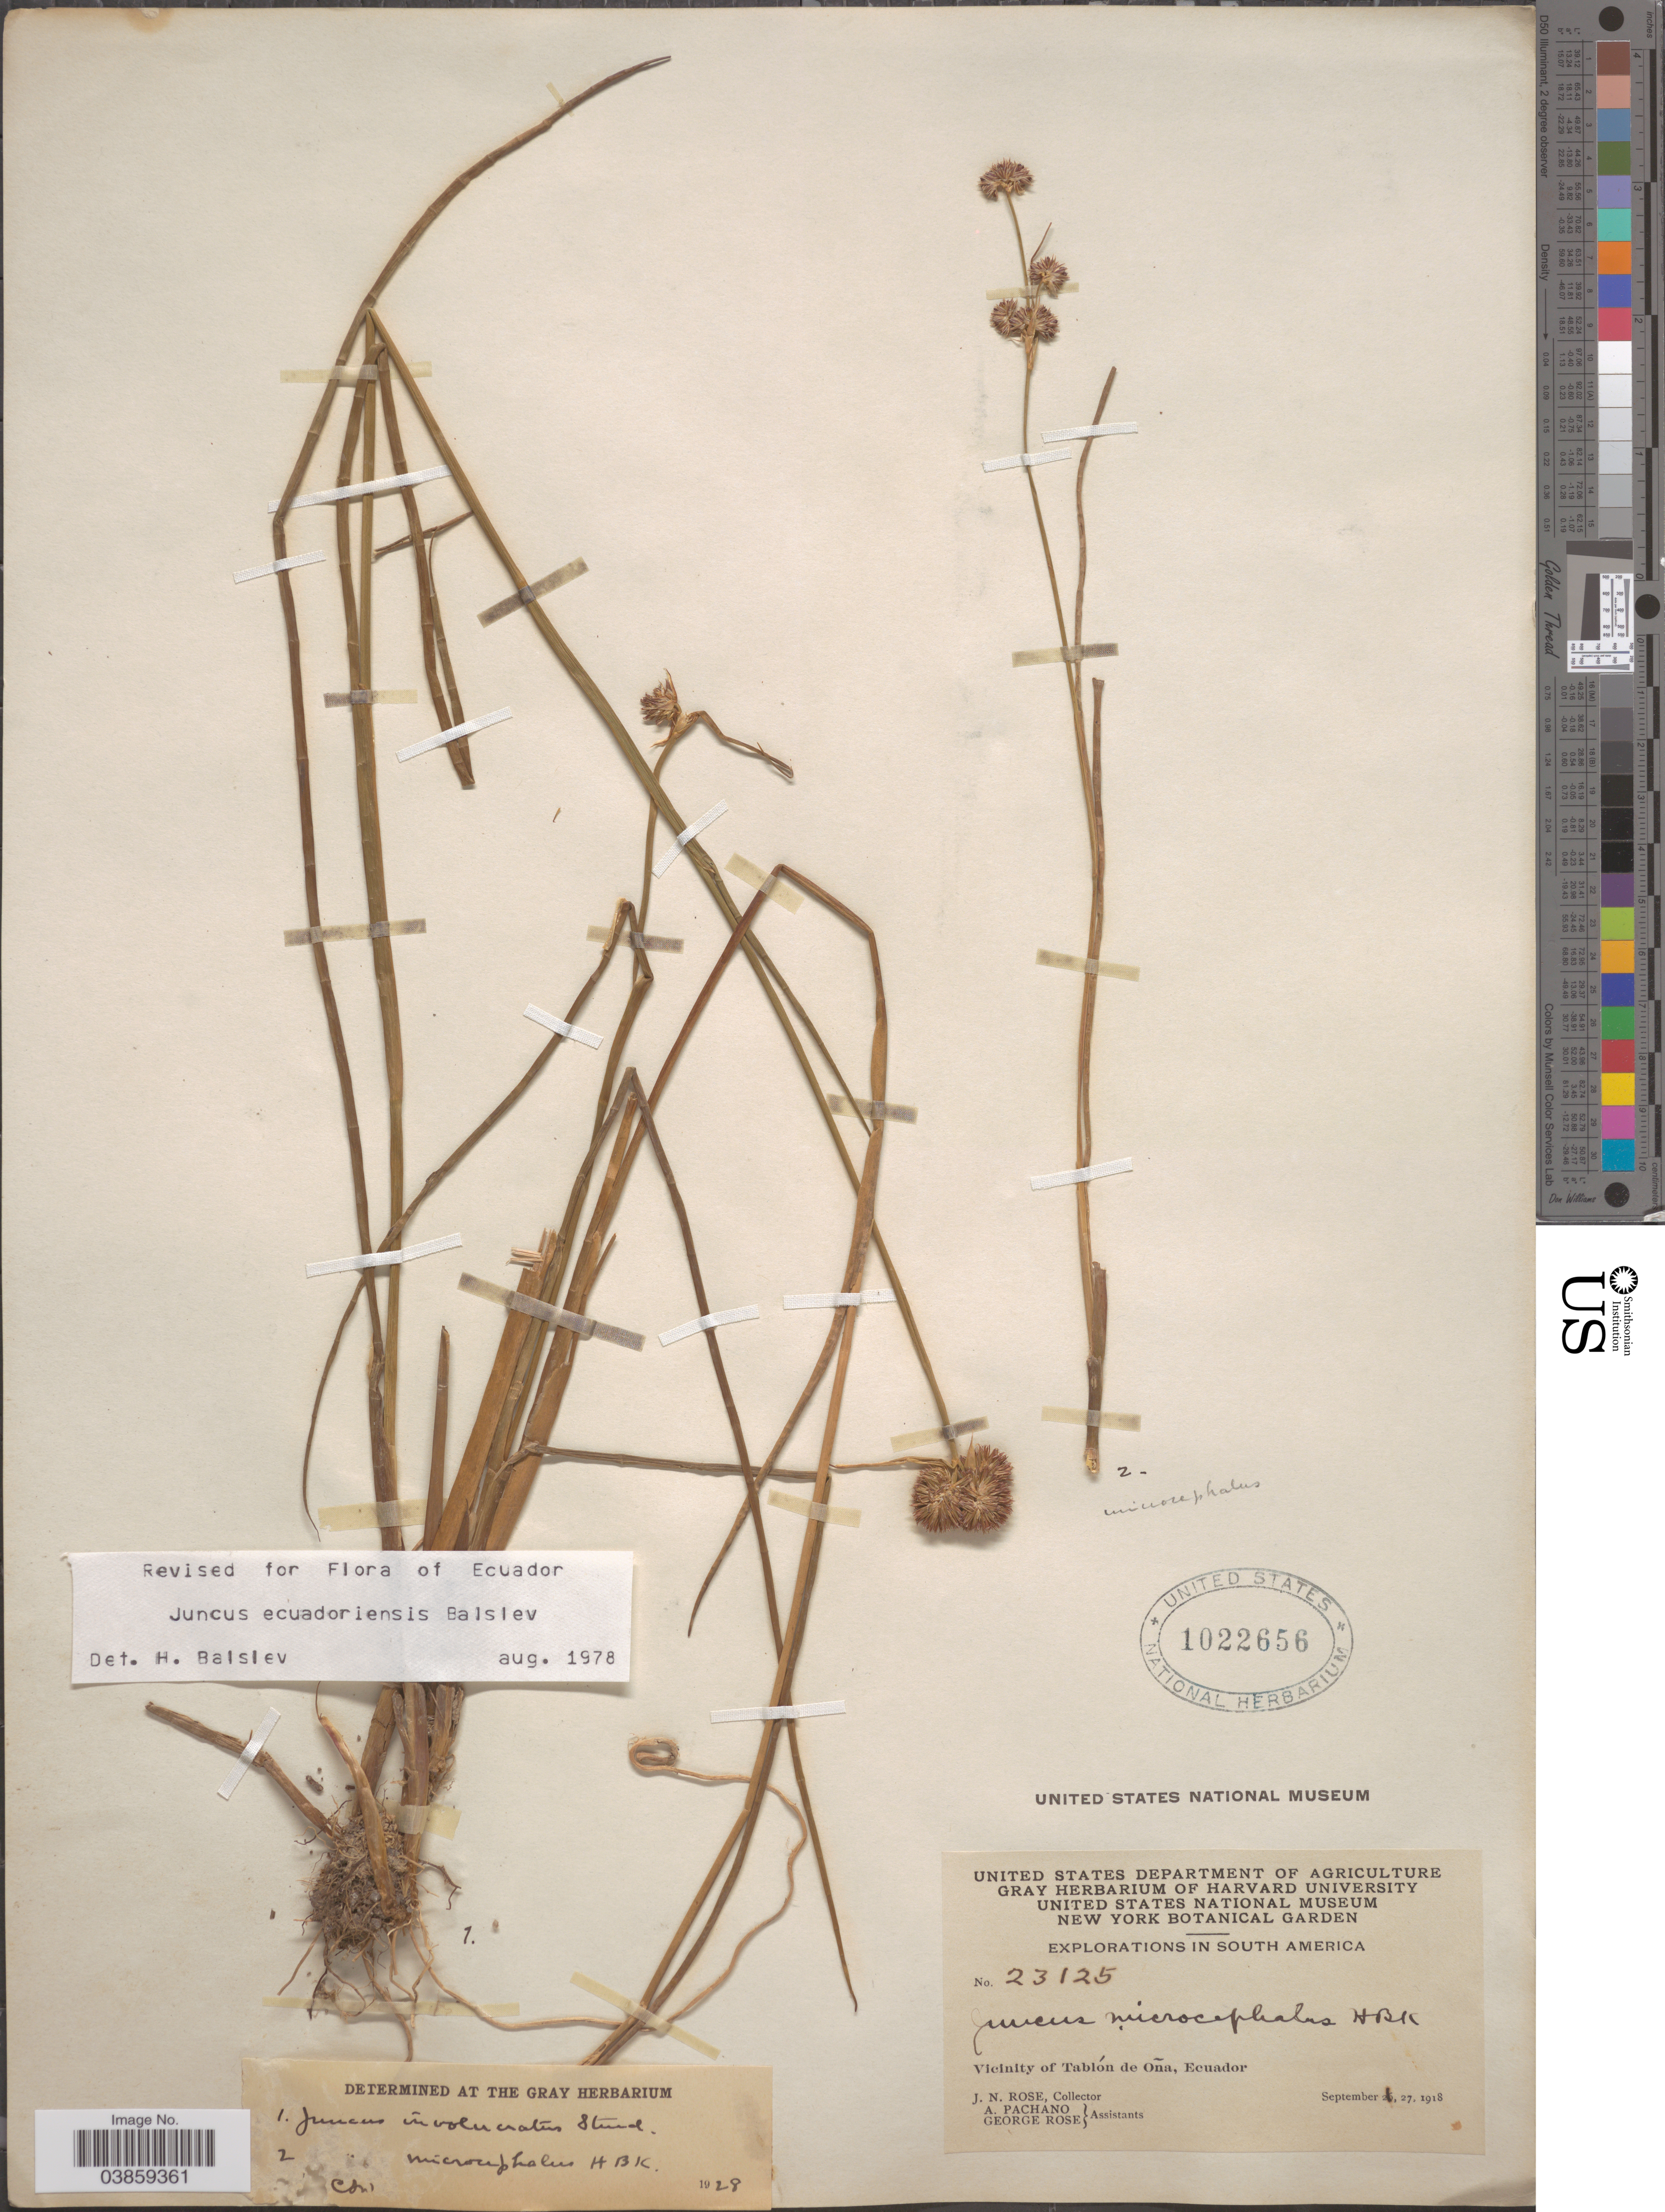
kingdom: Plantae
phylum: Tracheophyta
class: Liliopsida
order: Poales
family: Juncaceae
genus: Juncus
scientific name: Juncus ecuadoriensis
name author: Balslev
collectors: J. N. Rose, A. Pachano & G. Rose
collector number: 23125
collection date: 1918-09-27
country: Ecuador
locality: Vicinity of Tablón de Oña.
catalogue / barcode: US 1022656